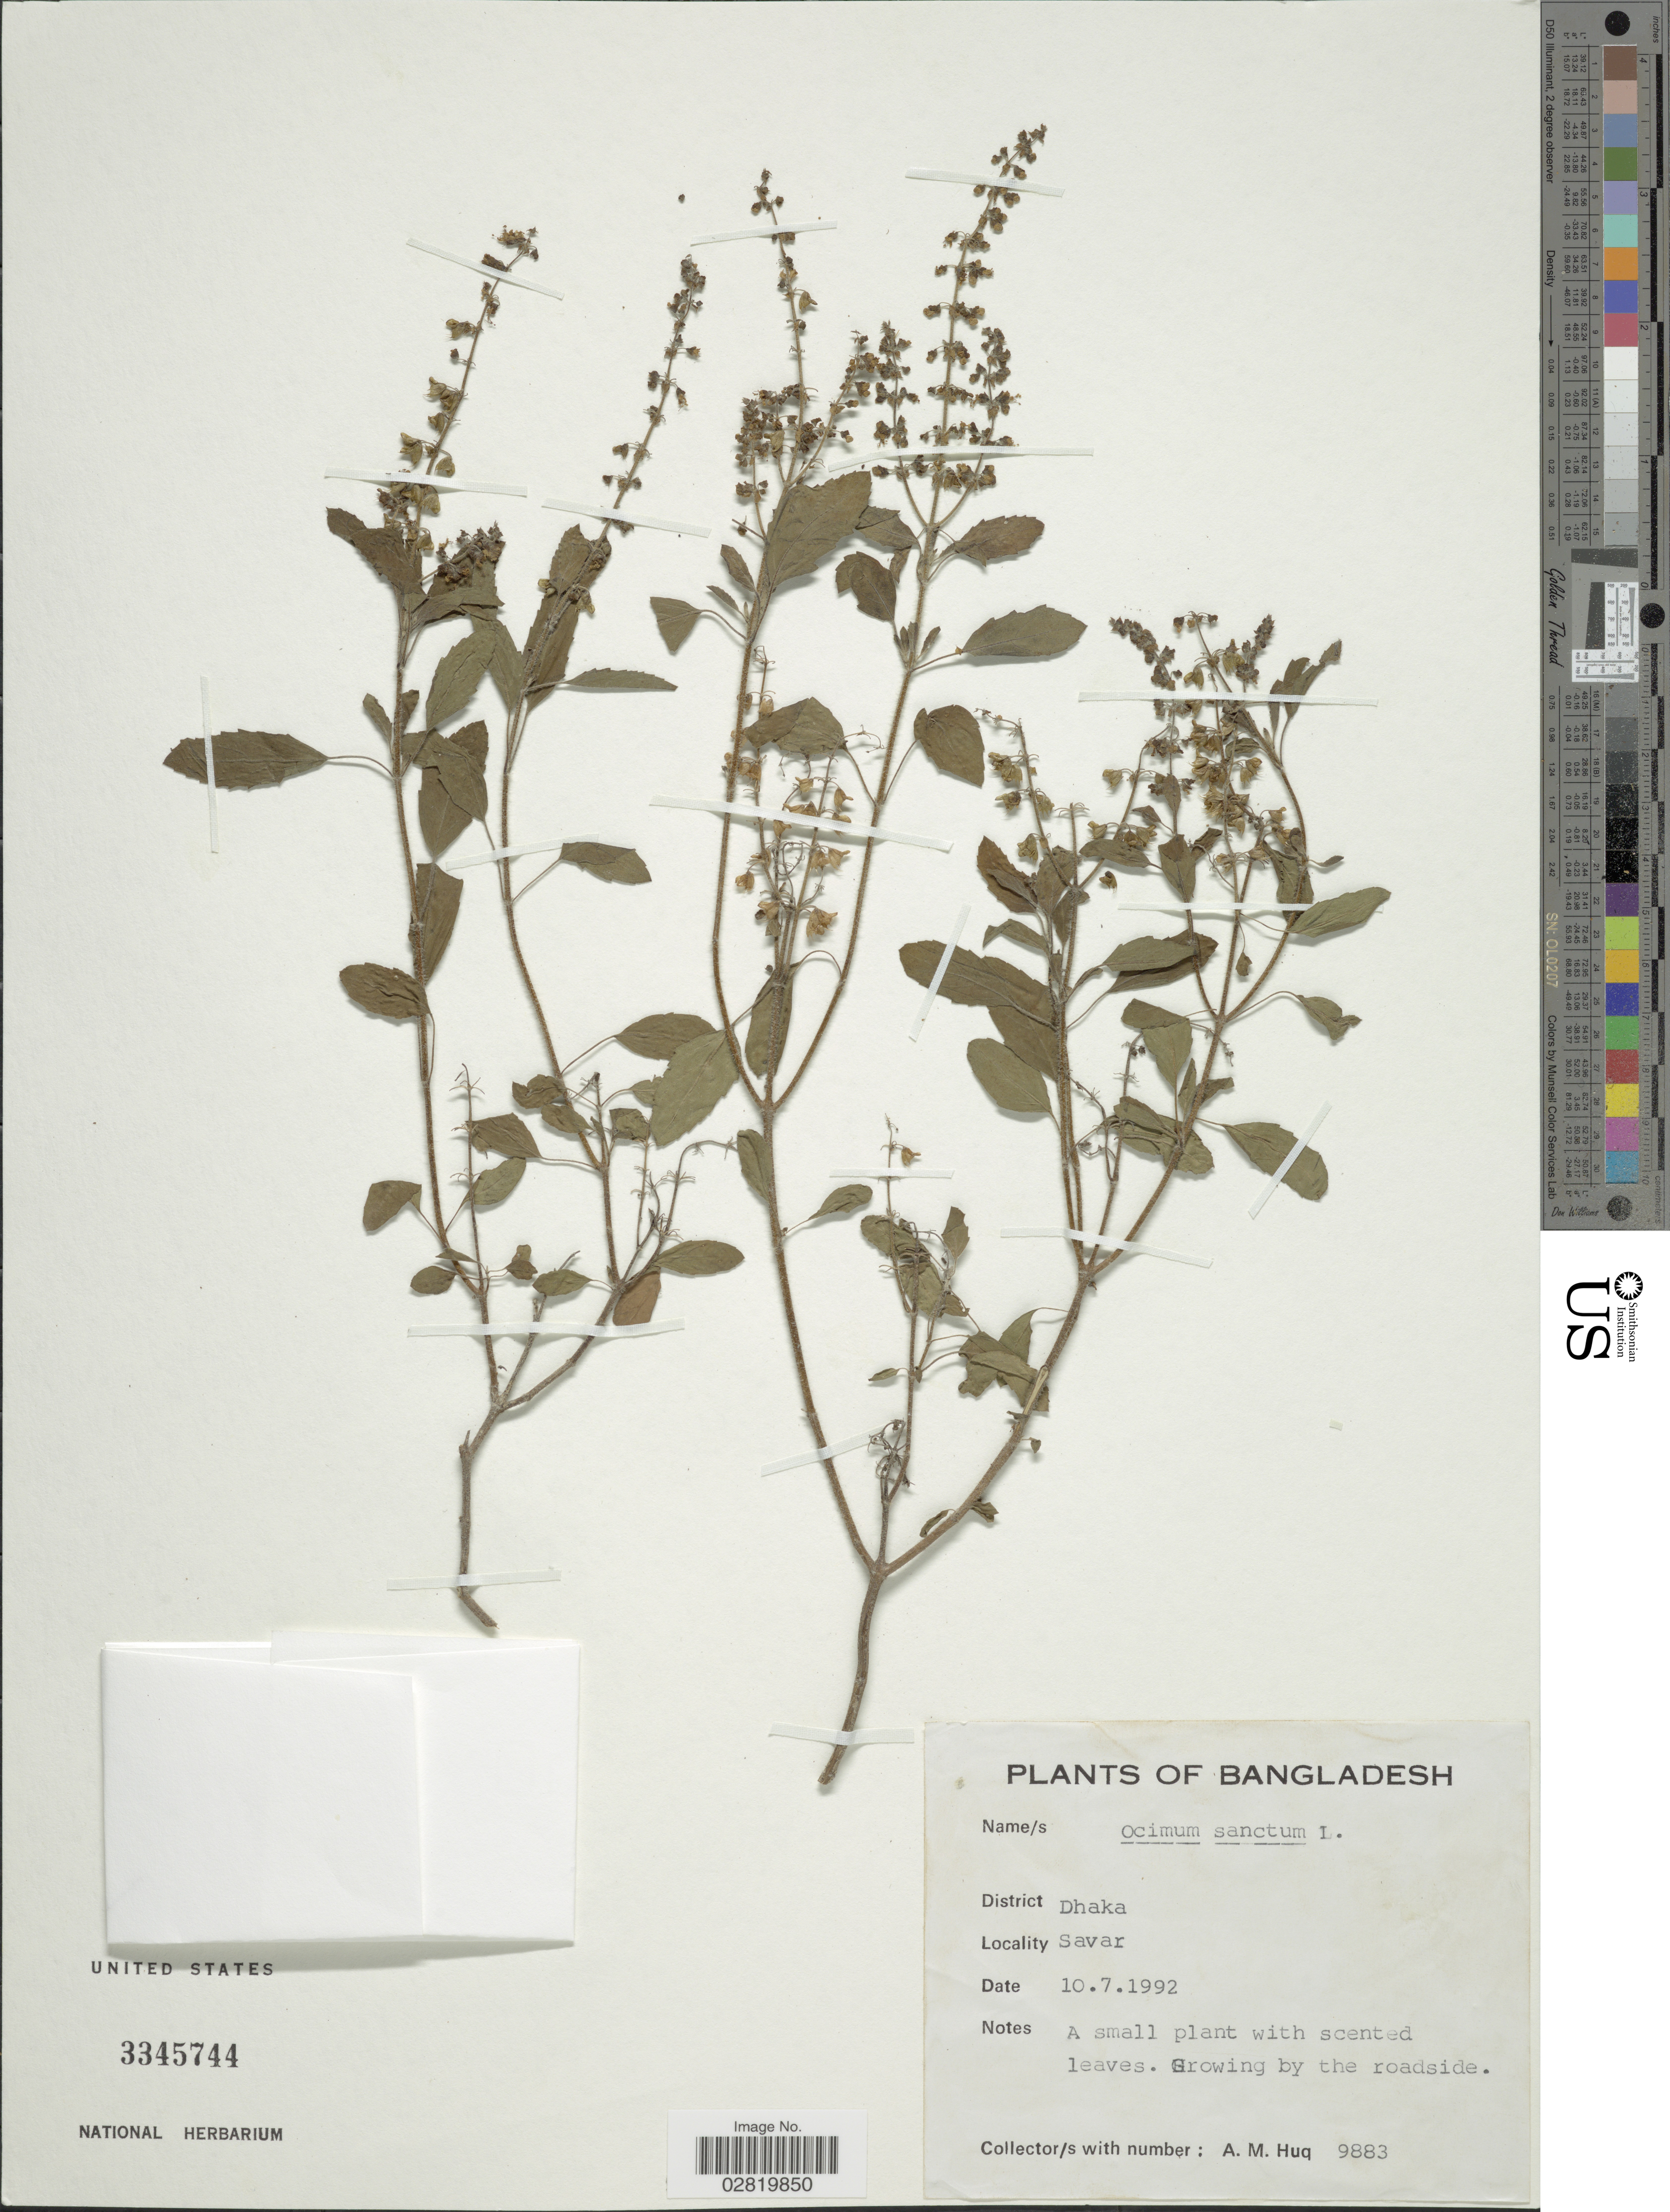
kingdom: Plantae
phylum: Tracheophyta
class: Magnoliopsida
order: Lamiales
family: Lamiaceae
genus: Ocimum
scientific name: Ocimum sanctum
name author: L.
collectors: A. M. Huq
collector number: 9883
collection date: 1992-07-10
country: Bangladesh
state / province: Dhaka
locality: District Dhaka, Savar.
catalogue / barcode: US 3345744